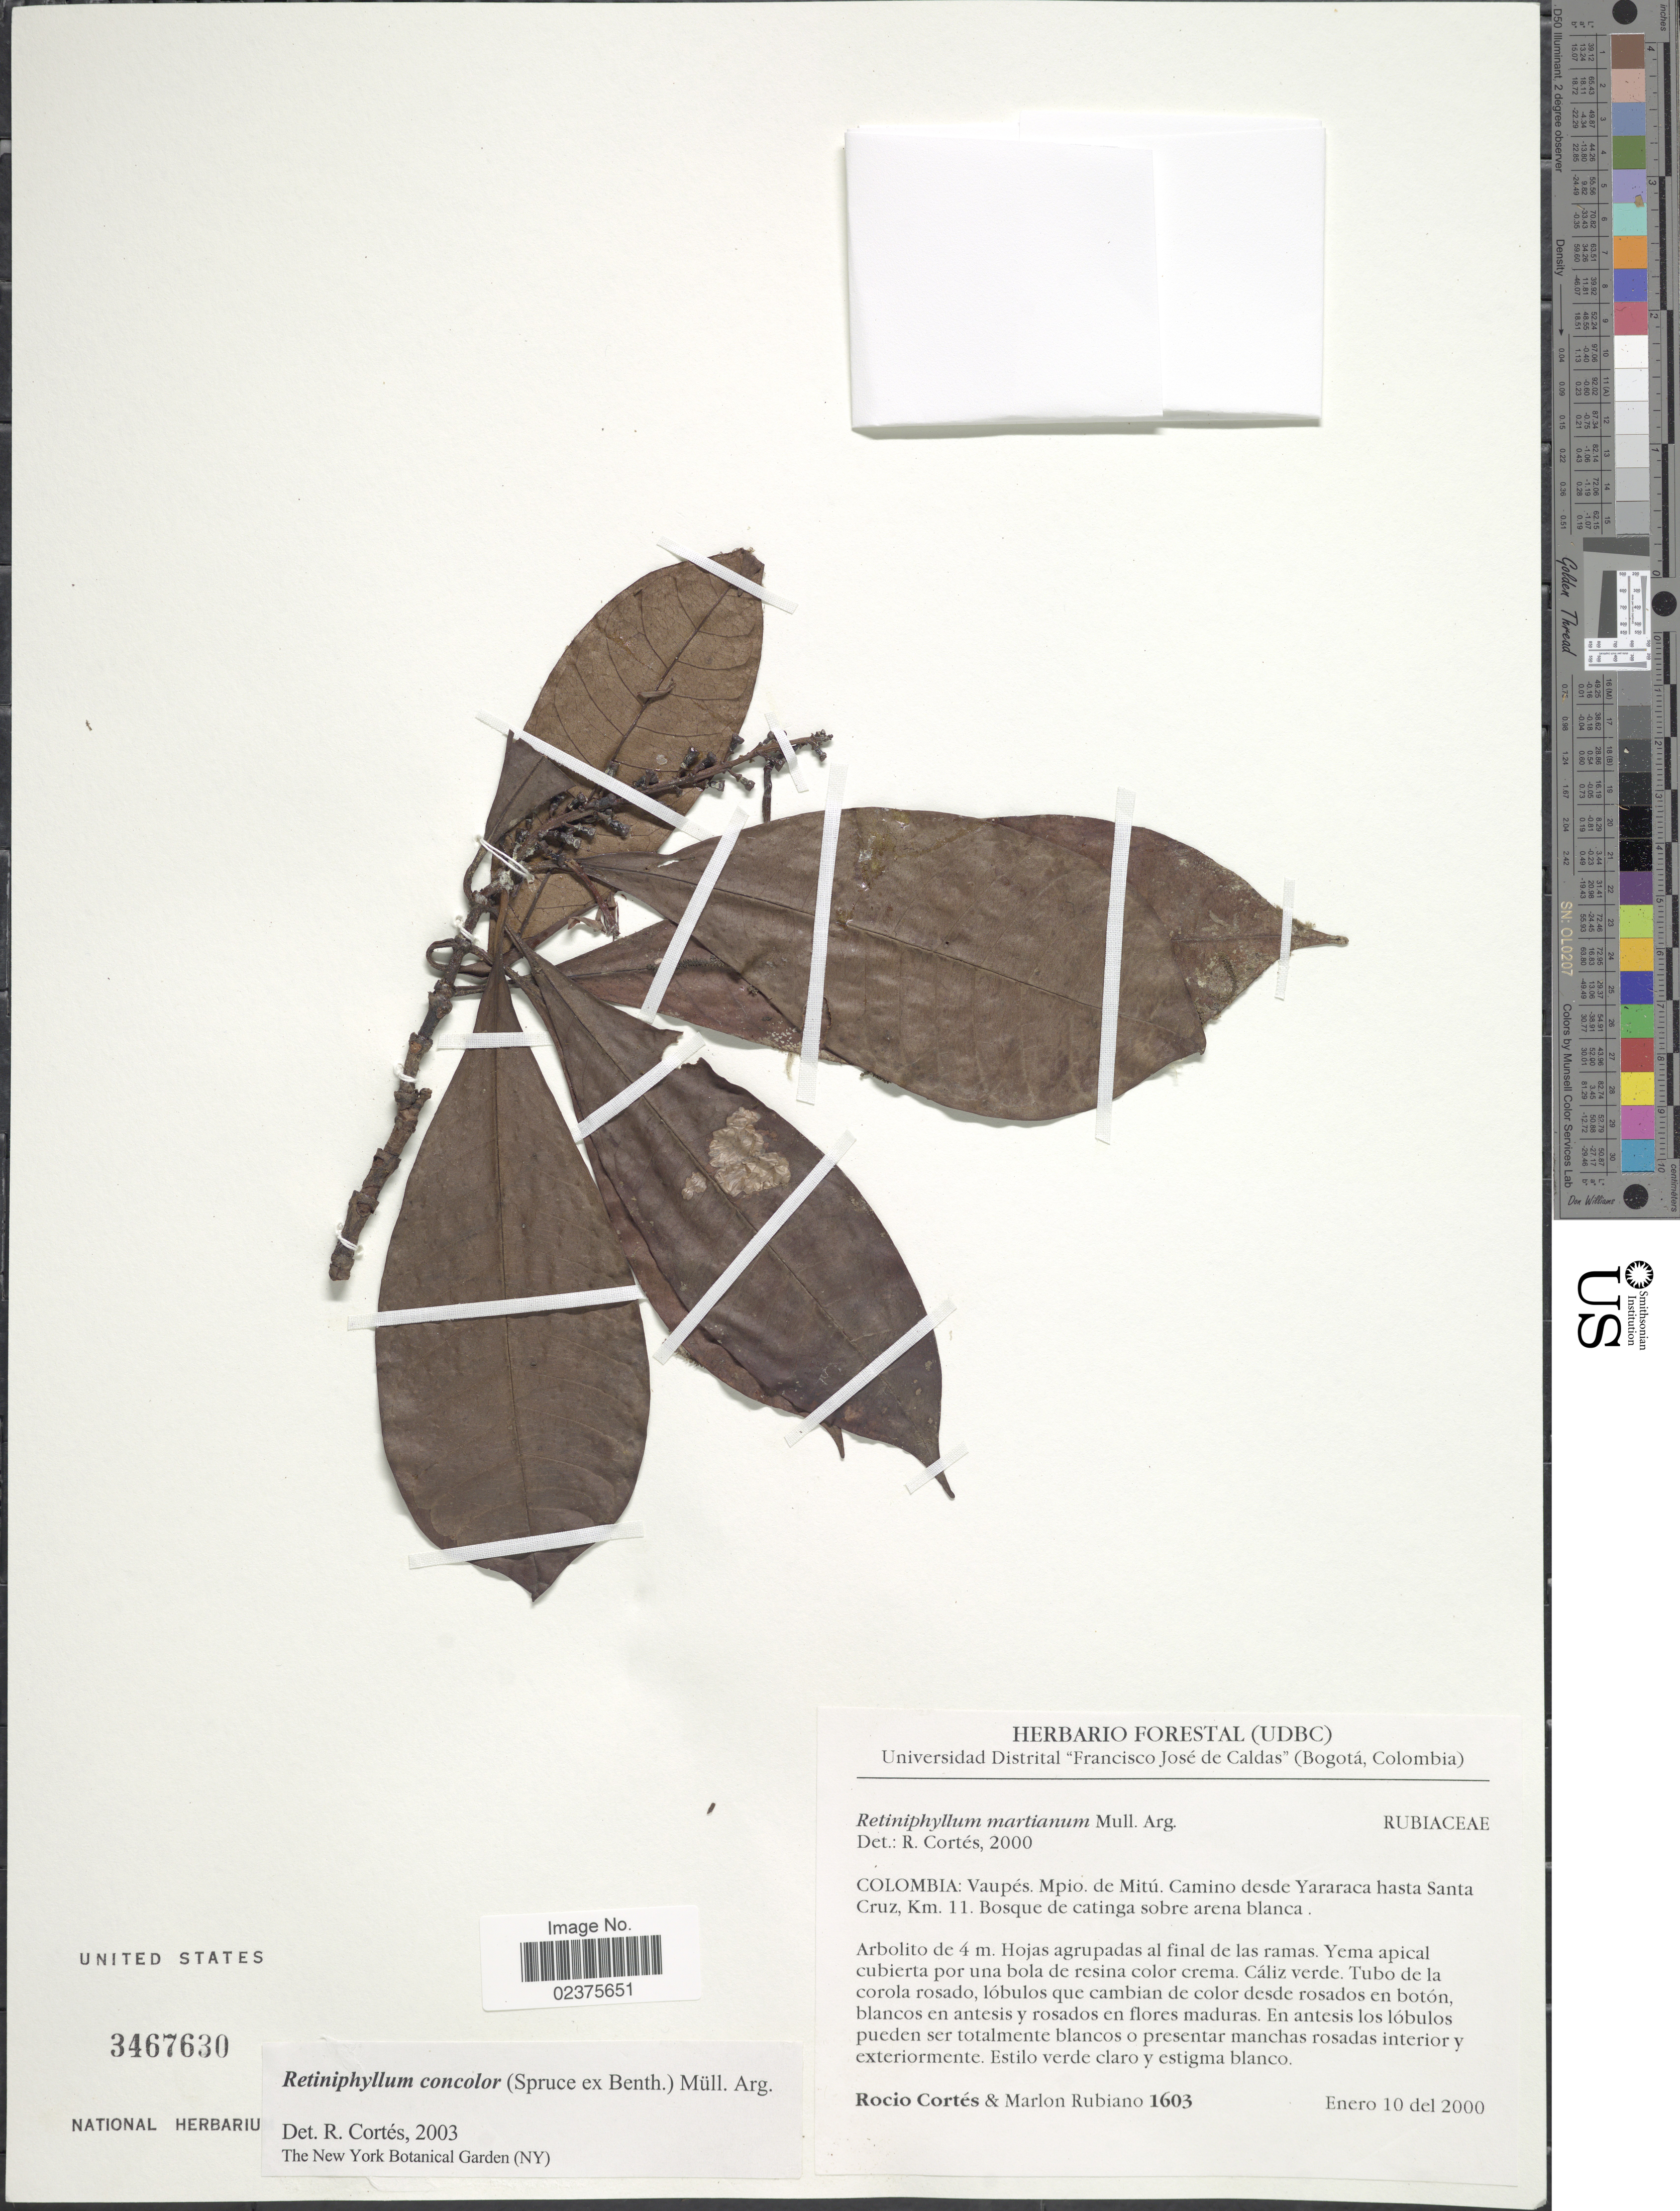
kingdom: Plantae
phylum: Tracheophyta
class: Magnoliopsida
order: Gentianales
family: Rubiaceae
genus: Retiniphyllum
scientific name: Retiniphyllum concolor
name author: (Spruce ex Benth.) Müll. Arg.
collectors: R. Cortés & M. Rubiano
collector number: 1603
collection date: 2000-01-10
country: Colombia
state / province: Vaupés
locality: Mpio de Mitú. Camino Yararaca-Santa Cruz., Km 11. Bosque de catinga sobre arena blanca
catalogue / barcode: US 3467630